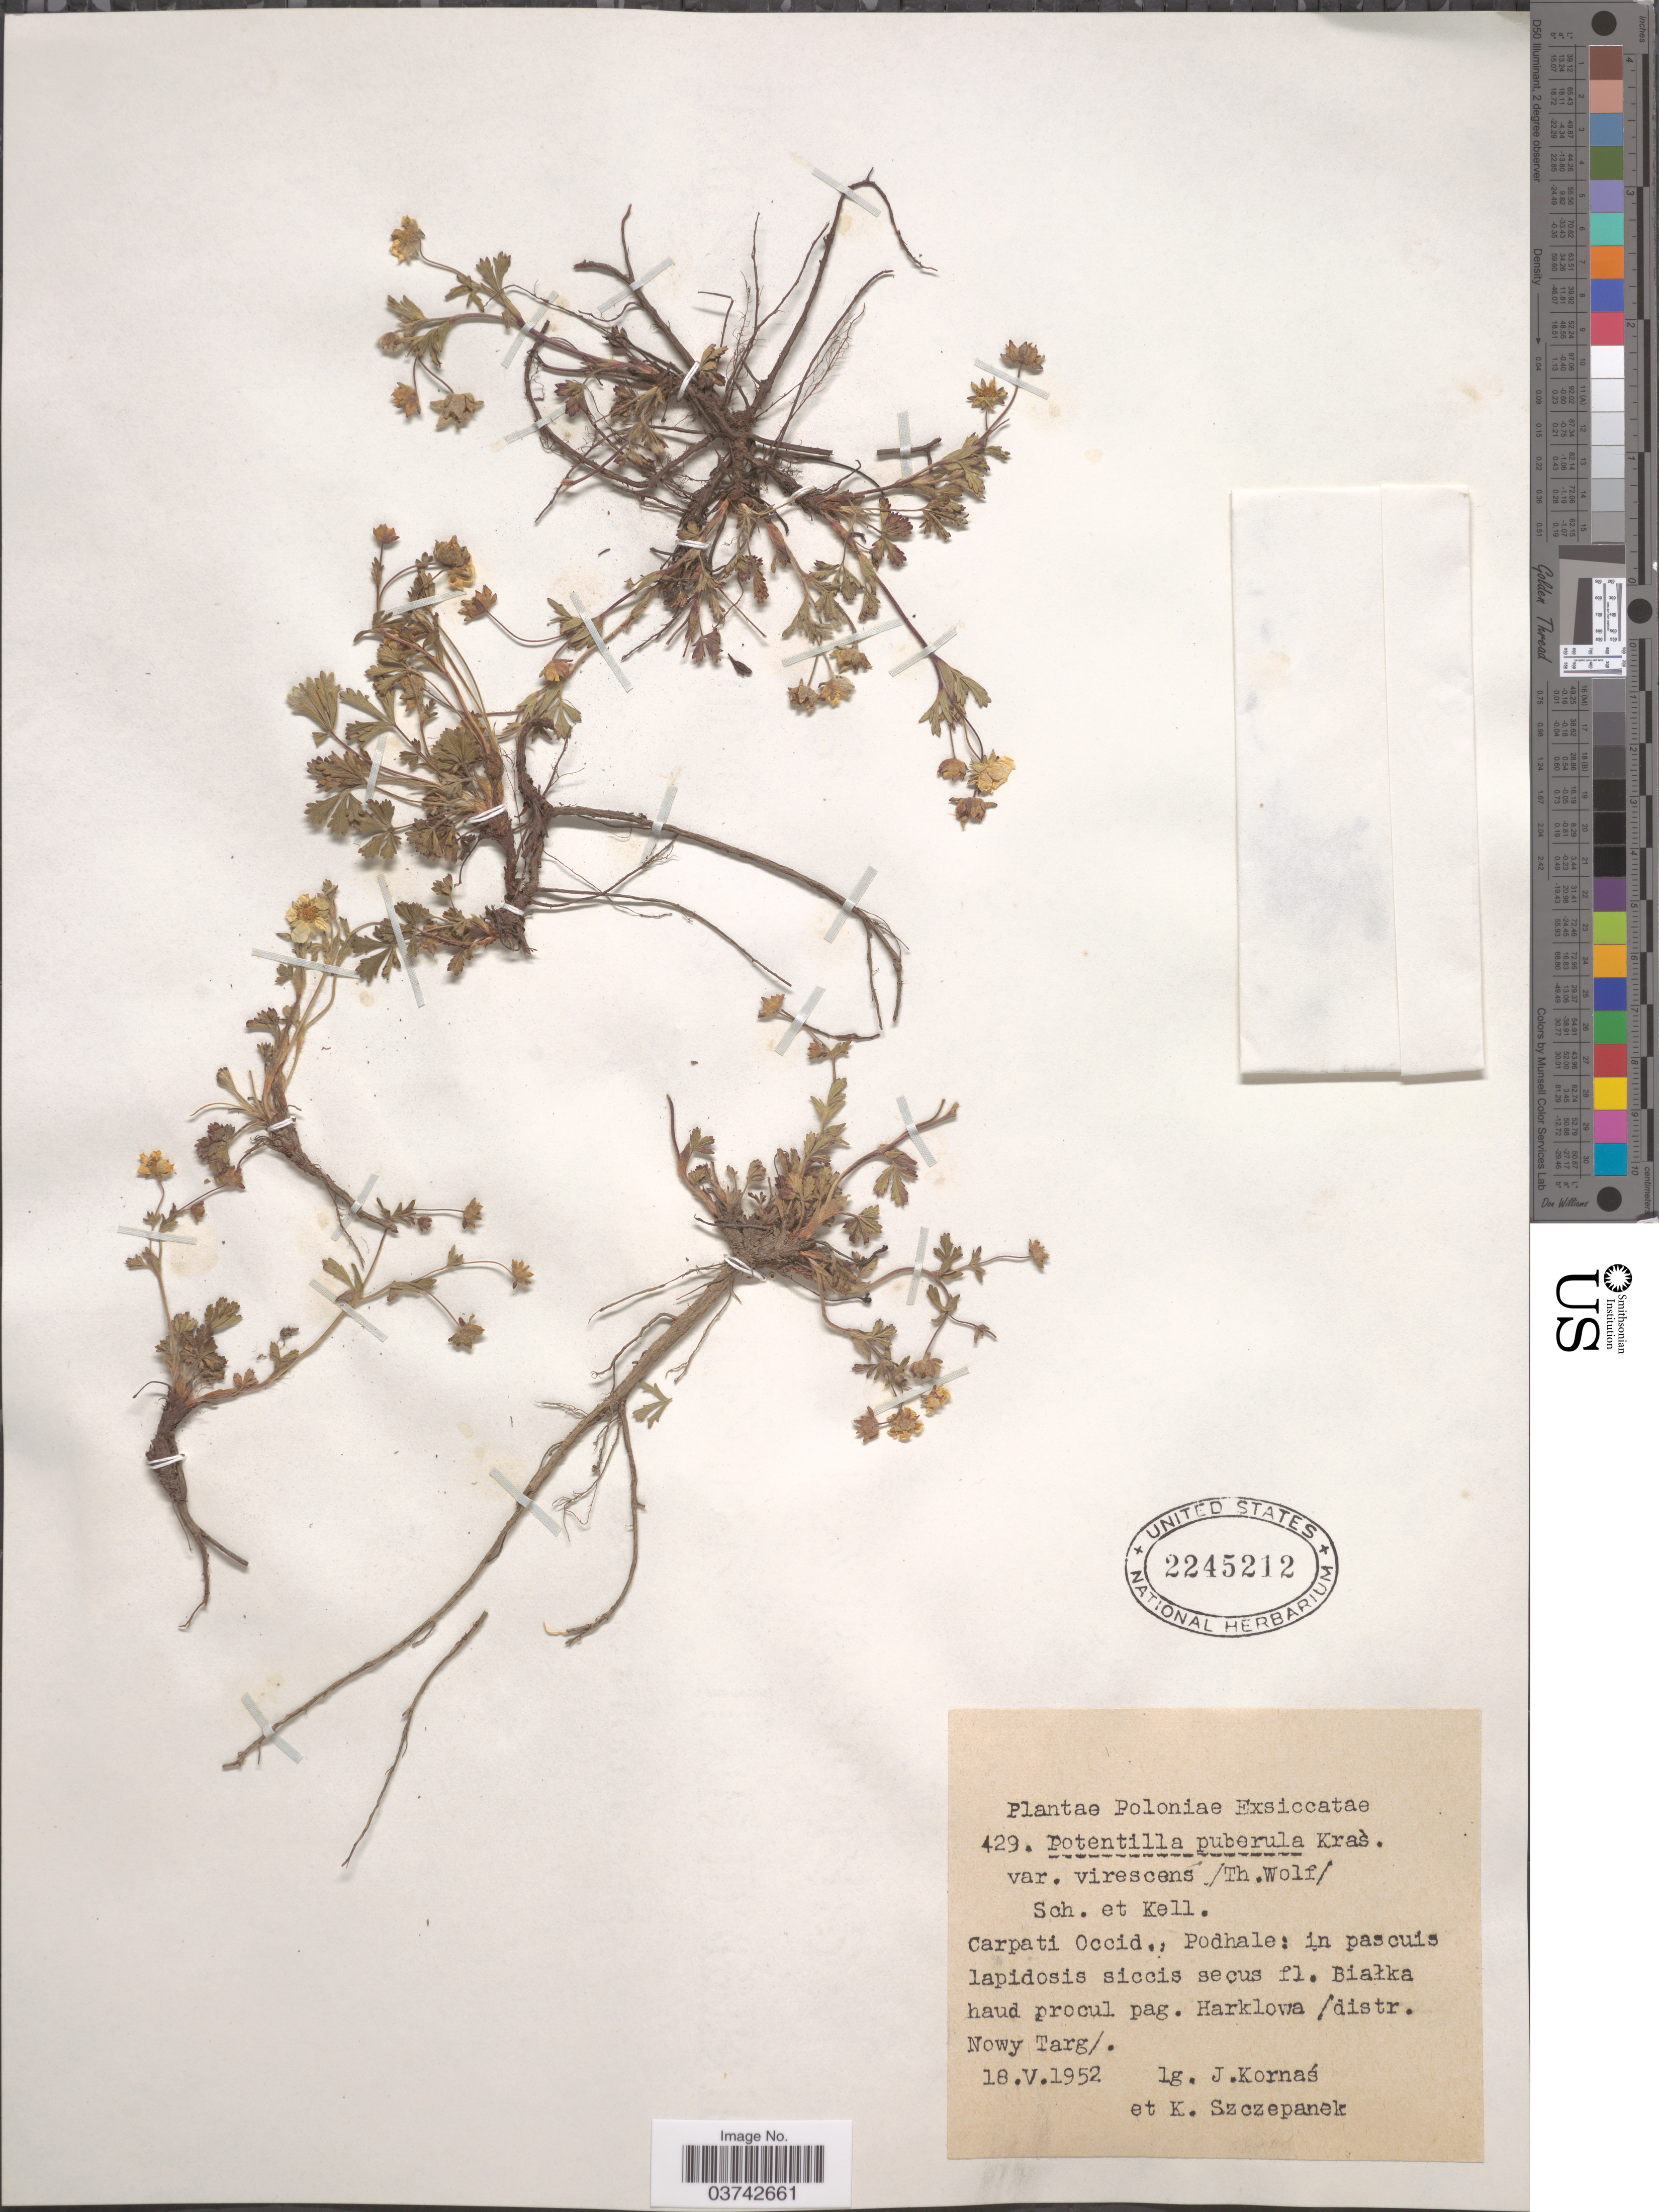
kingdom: Plantae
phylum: Tracheophyta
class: Magnoliopsida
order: Rosales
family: Rosaceae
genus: Potentilla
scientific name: Potentilla puberula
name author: Greene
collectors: J. Kornas & K. Szczepanek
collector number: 429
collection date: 1952-05-18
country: Poland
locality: Poloniæ. Carpati Occid.: Podhale: in pascuis lapidosis siccis secus fl. Bialka haud procul pag. Harklowa/ distr. Nowy Targ.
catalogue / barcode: US 2245212